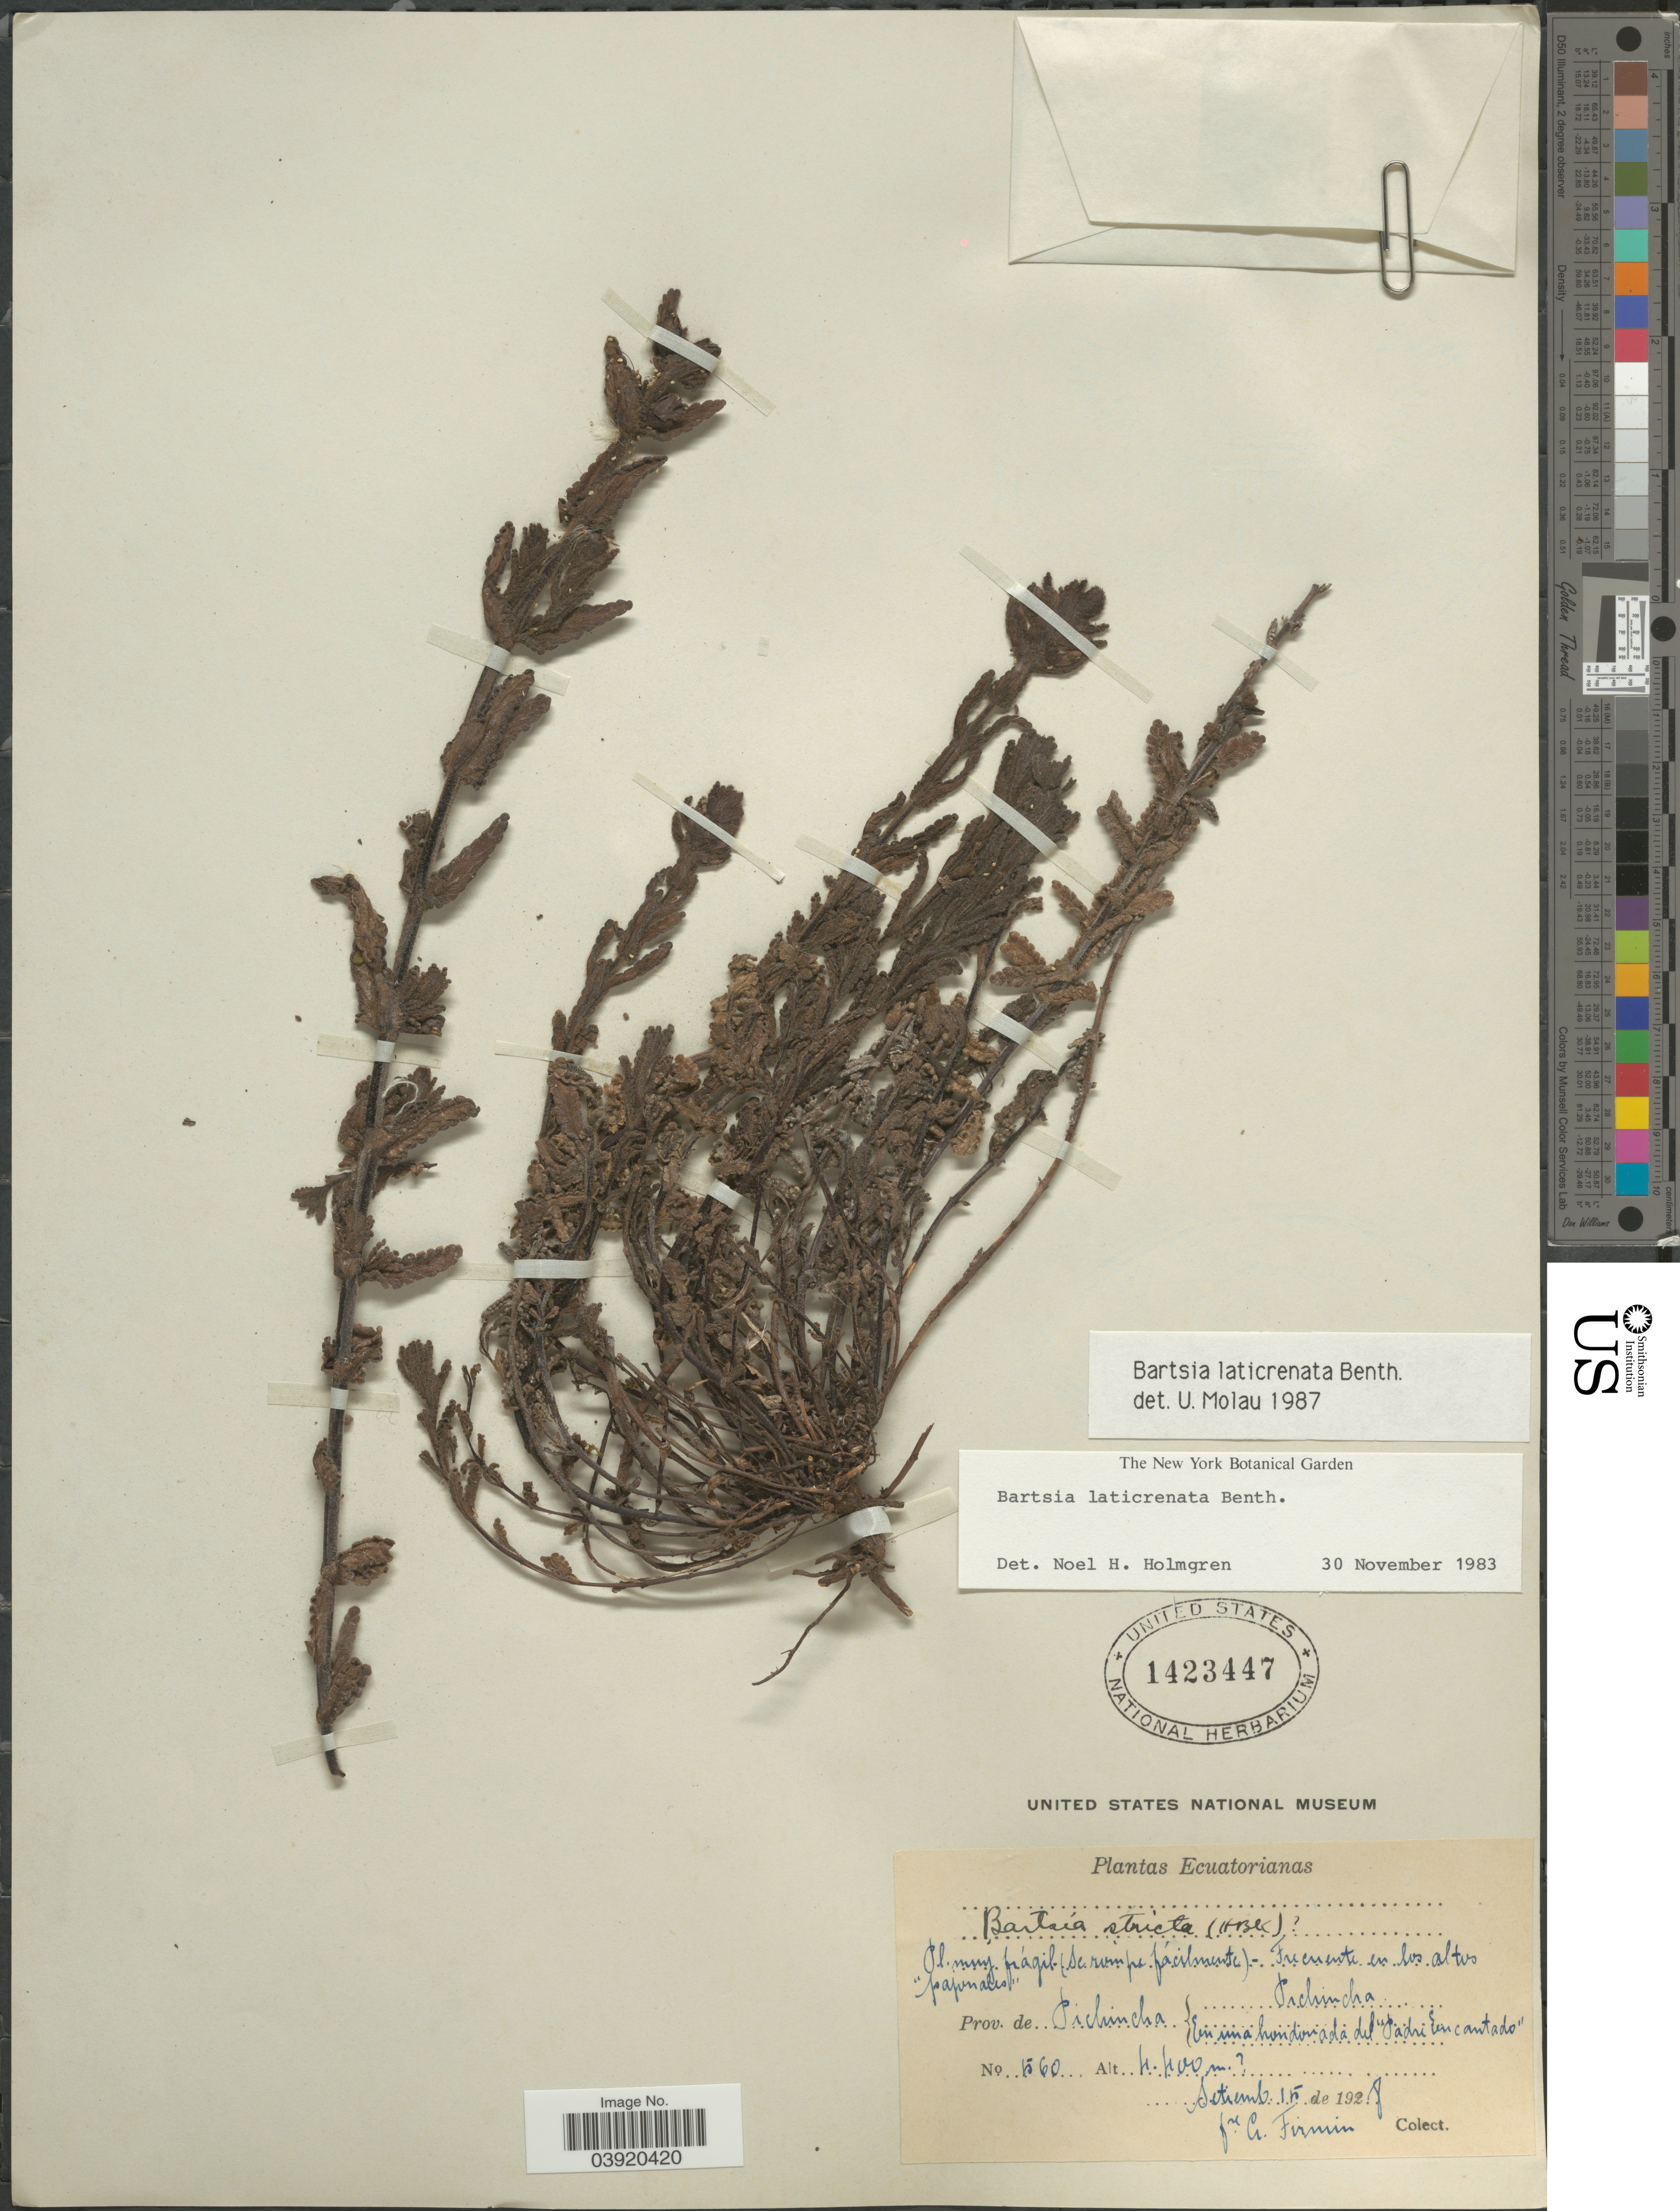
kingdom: Plantae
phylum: Tracheophyta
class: Magnoliopsida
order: Lamiales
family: Orobanchaceae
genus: Bartsia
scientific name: Bartsia laticrenata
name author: Benth.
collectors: F. Firmin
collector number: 560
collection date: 1928-09-15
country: Ecuador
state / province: Pichincha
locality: En una hondonada del "Padre Encantando".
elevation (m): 4400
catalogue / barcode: US 1423447